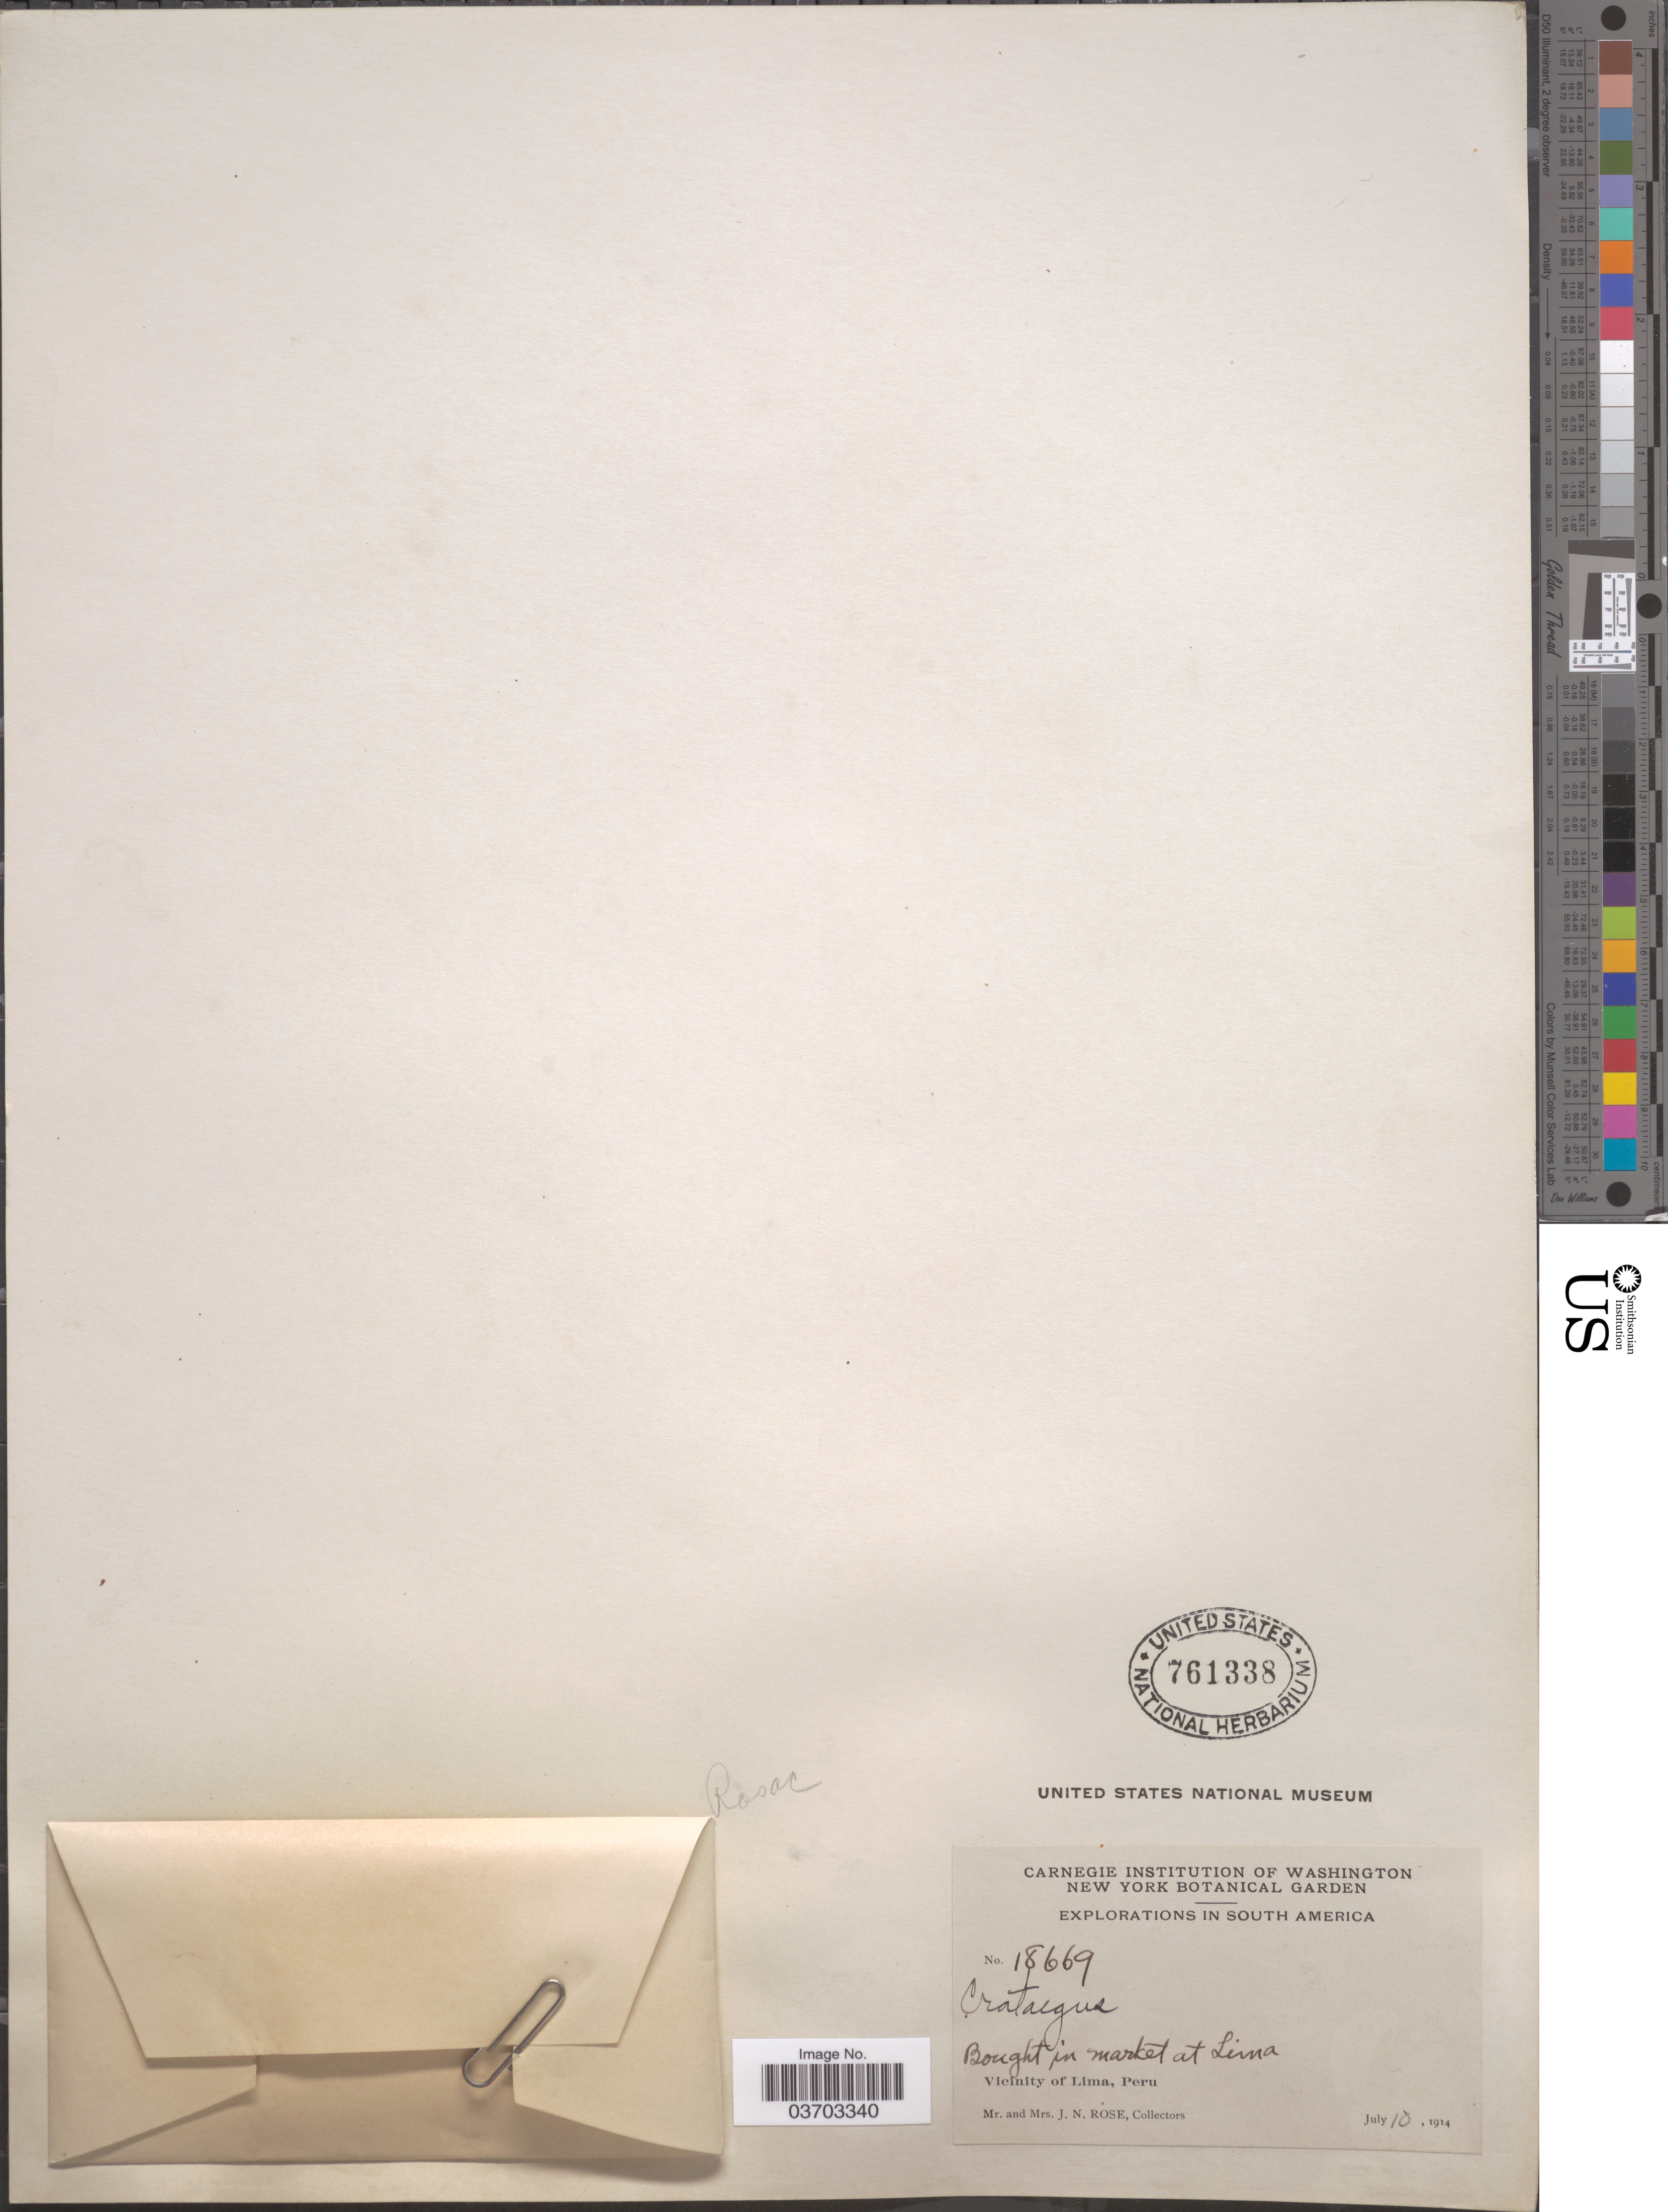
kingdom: Plantae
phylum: Tracheophyta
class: Magnoliopsida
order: Rosales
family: Rosaceae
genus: Crataegus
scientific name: Crataegus sp.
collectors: J. N. Rose & L. B. Rose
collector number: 18669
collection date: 1914-07-10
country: Peru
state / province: Lima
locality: Vicinity of Lima.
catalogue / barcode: US 761338